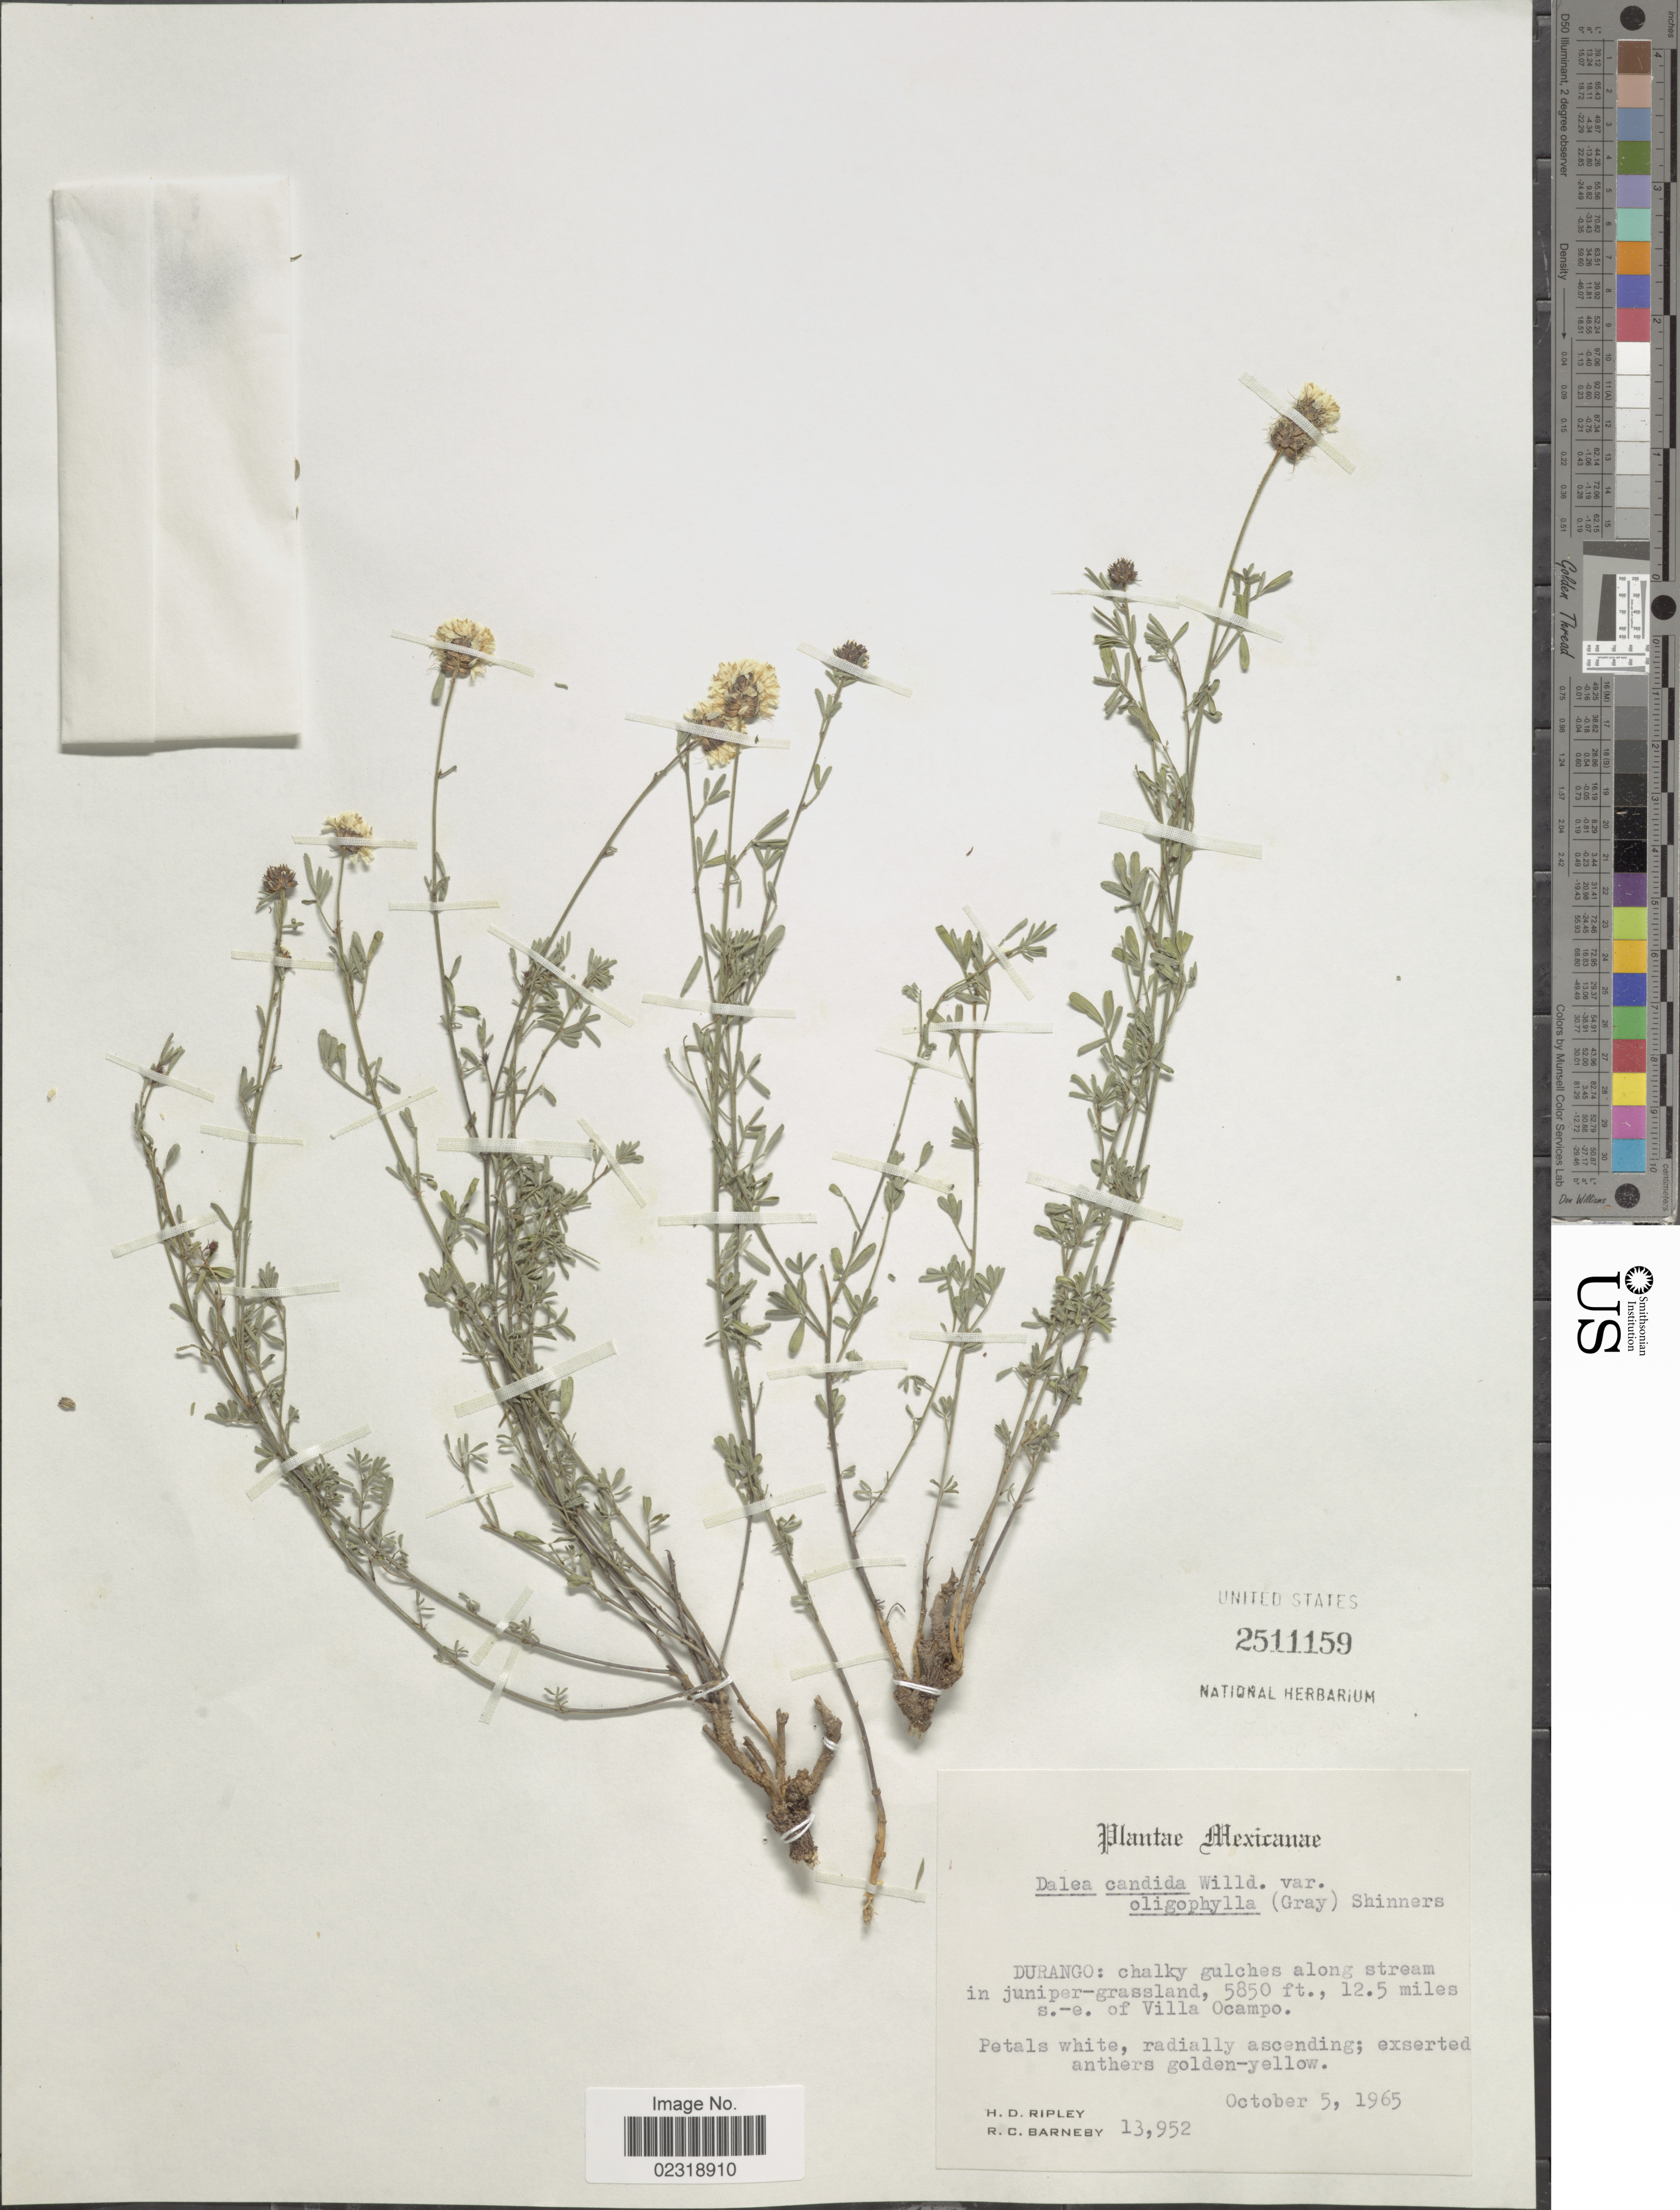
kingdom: Plantae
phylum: Tracheophyta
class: Magnoliopsida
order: Fabales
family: Fabaceae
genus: Dalea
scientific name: Dalea candida var. oligophylla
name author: (Torr) Shinners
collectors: H. Ripley & R. C. Barneby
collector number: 13952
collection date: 1965-10-05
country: Mexico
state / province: Durango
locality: Chalky gulches along stream, 12.5 miles s.-e. of Villa Ocampo.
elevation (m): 1783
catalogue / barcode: US 2511159